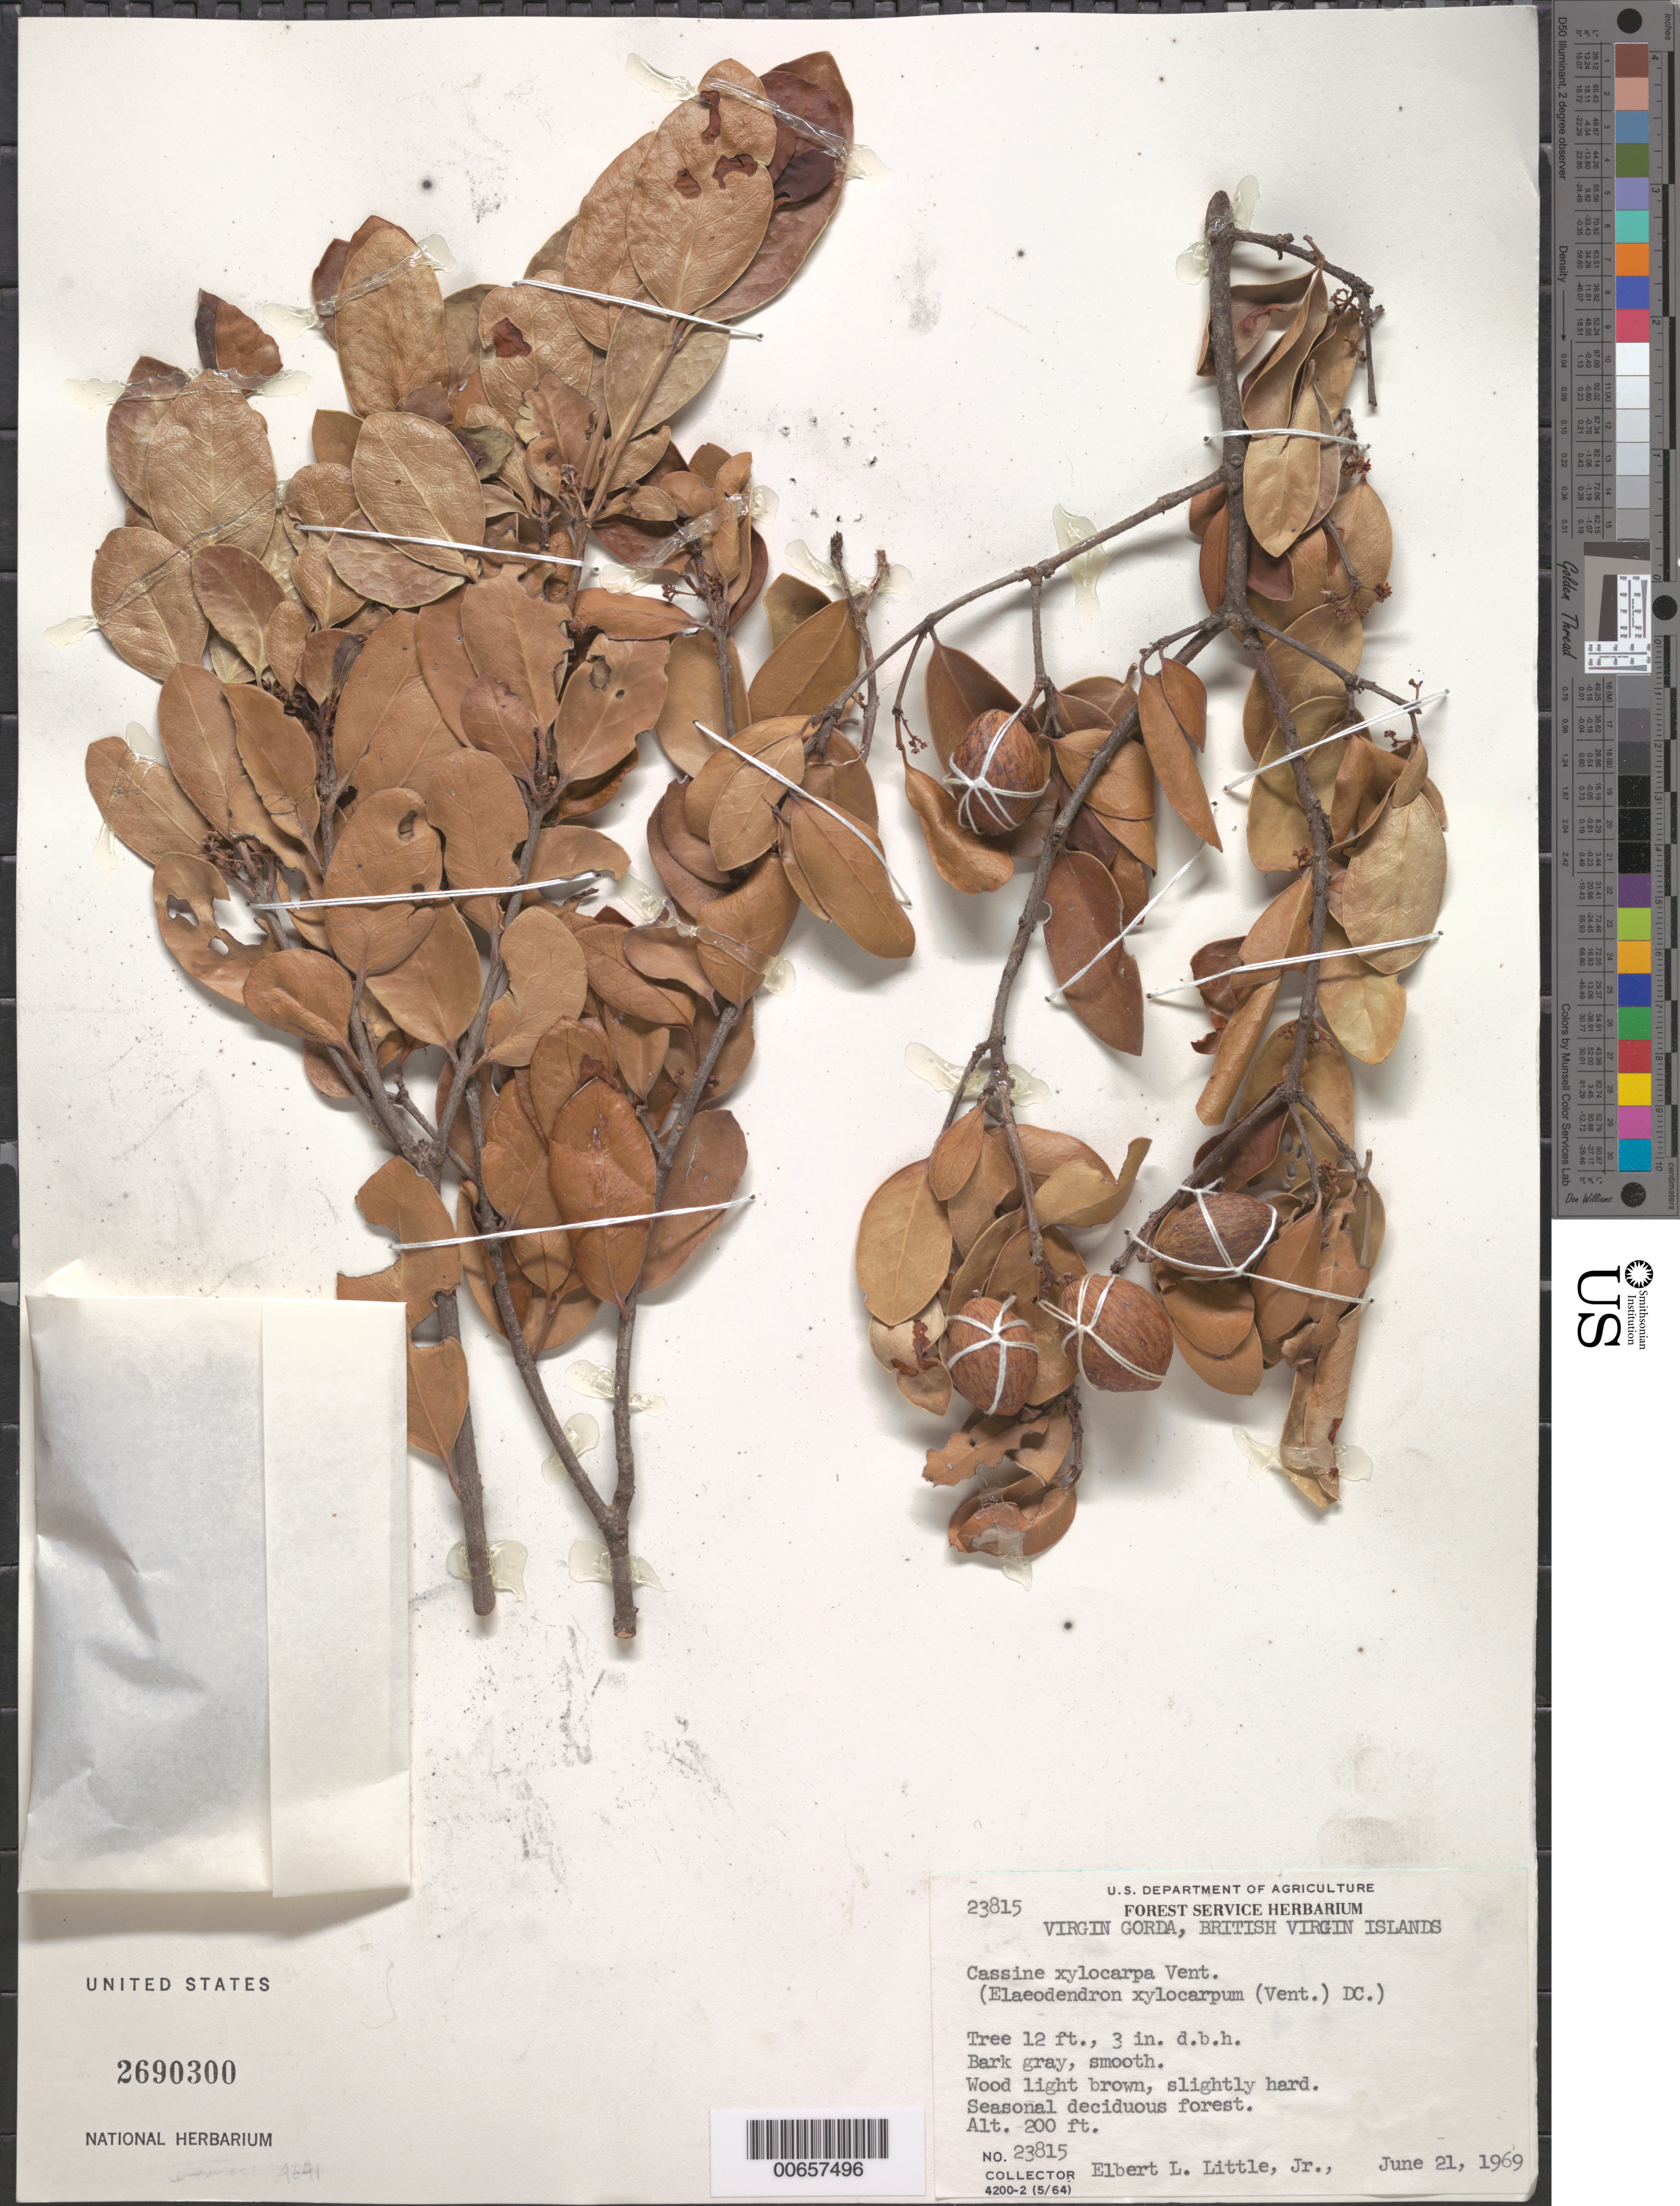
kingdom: Plantae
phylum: Tracheophyta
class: Magnoliopsida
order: Celastrales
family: Celastraceae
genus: Elaeodendron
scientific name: Elaeodendron xylocarpum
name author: (Vent.) DC.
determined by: Strong, Mark T., (BOT), Smithsonian Institution - National Museum of Natural History (UNITED STATES)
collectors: E. L. Little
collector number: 23815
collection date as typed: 21 Jun 1969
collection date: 1969-06-21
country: British Virgin Islands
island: Virgin Gorda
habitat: Seasonal deciduous forest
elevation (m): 61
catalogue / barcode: US 2690300